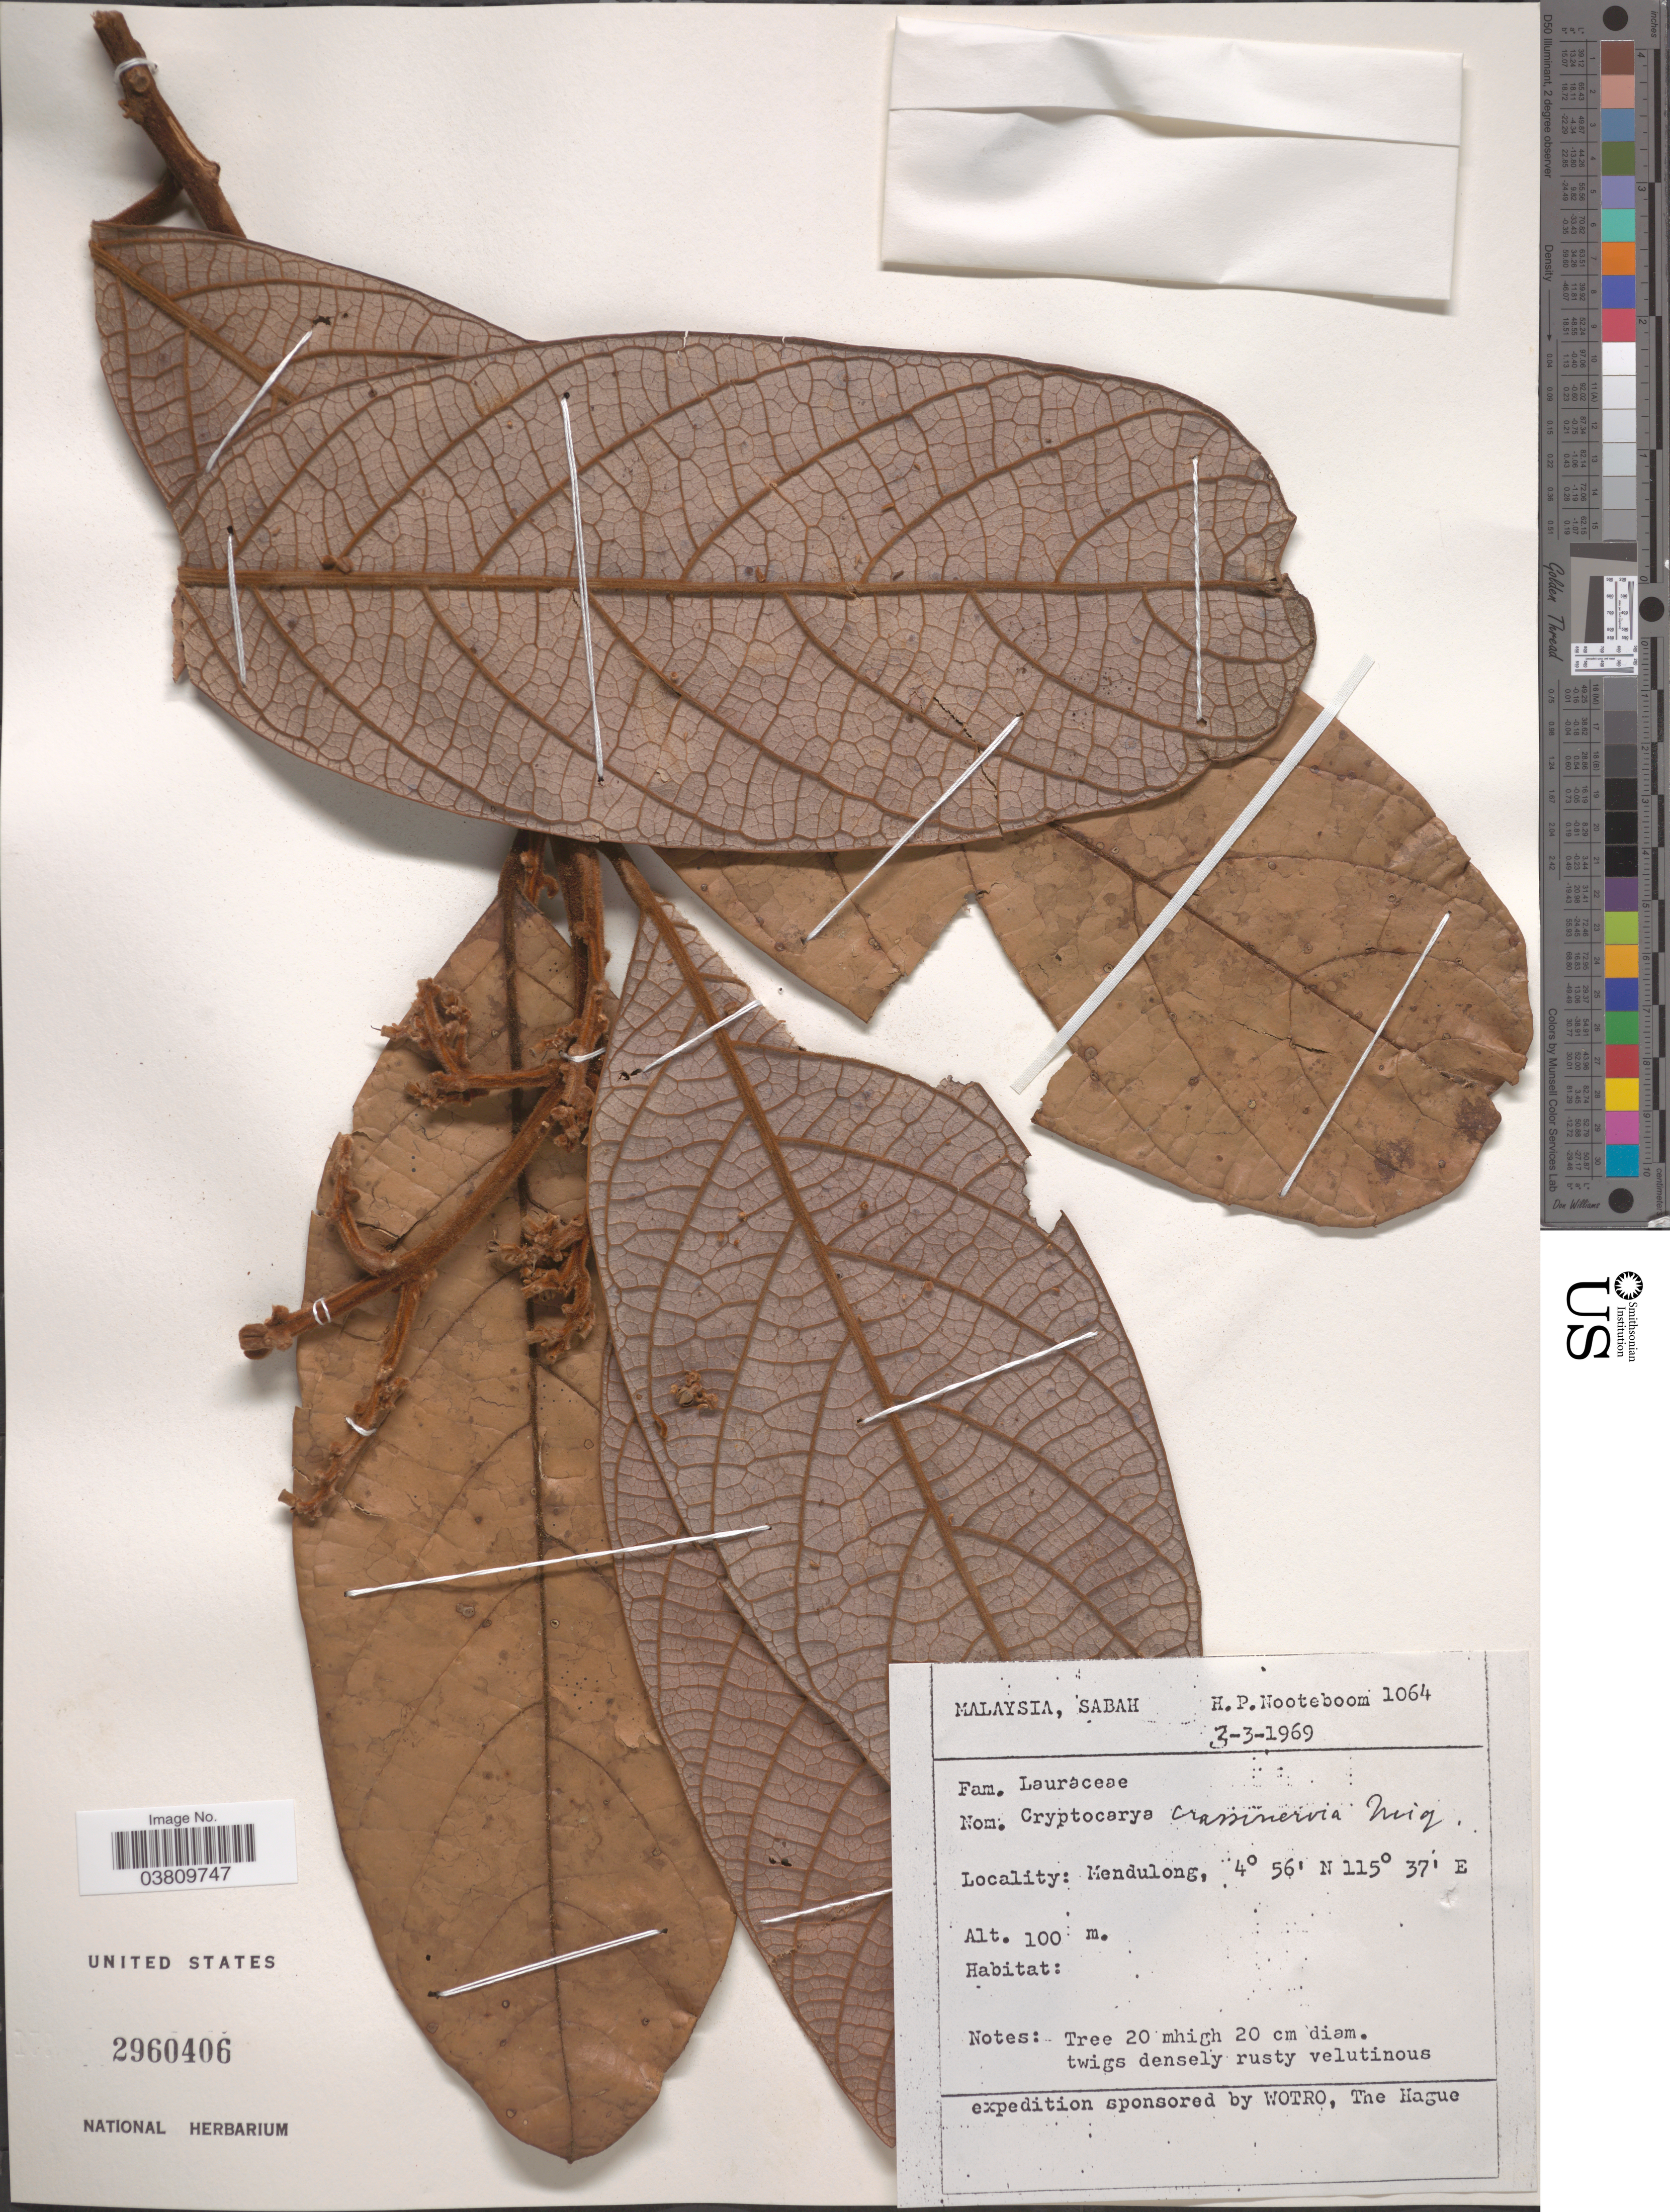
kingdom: Plantae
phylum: Tracheophyta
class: Magnoliopsida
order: Laurales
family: Lauraceae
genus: Cryptocarya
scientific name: Cryptocarya crassinervia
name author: Miq.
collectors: H. P. Nooteboom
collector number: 1064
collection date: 1969-03-03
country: Malaysia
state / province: Sabah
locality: Mendulong.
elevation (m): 100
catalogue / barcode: US 2960406